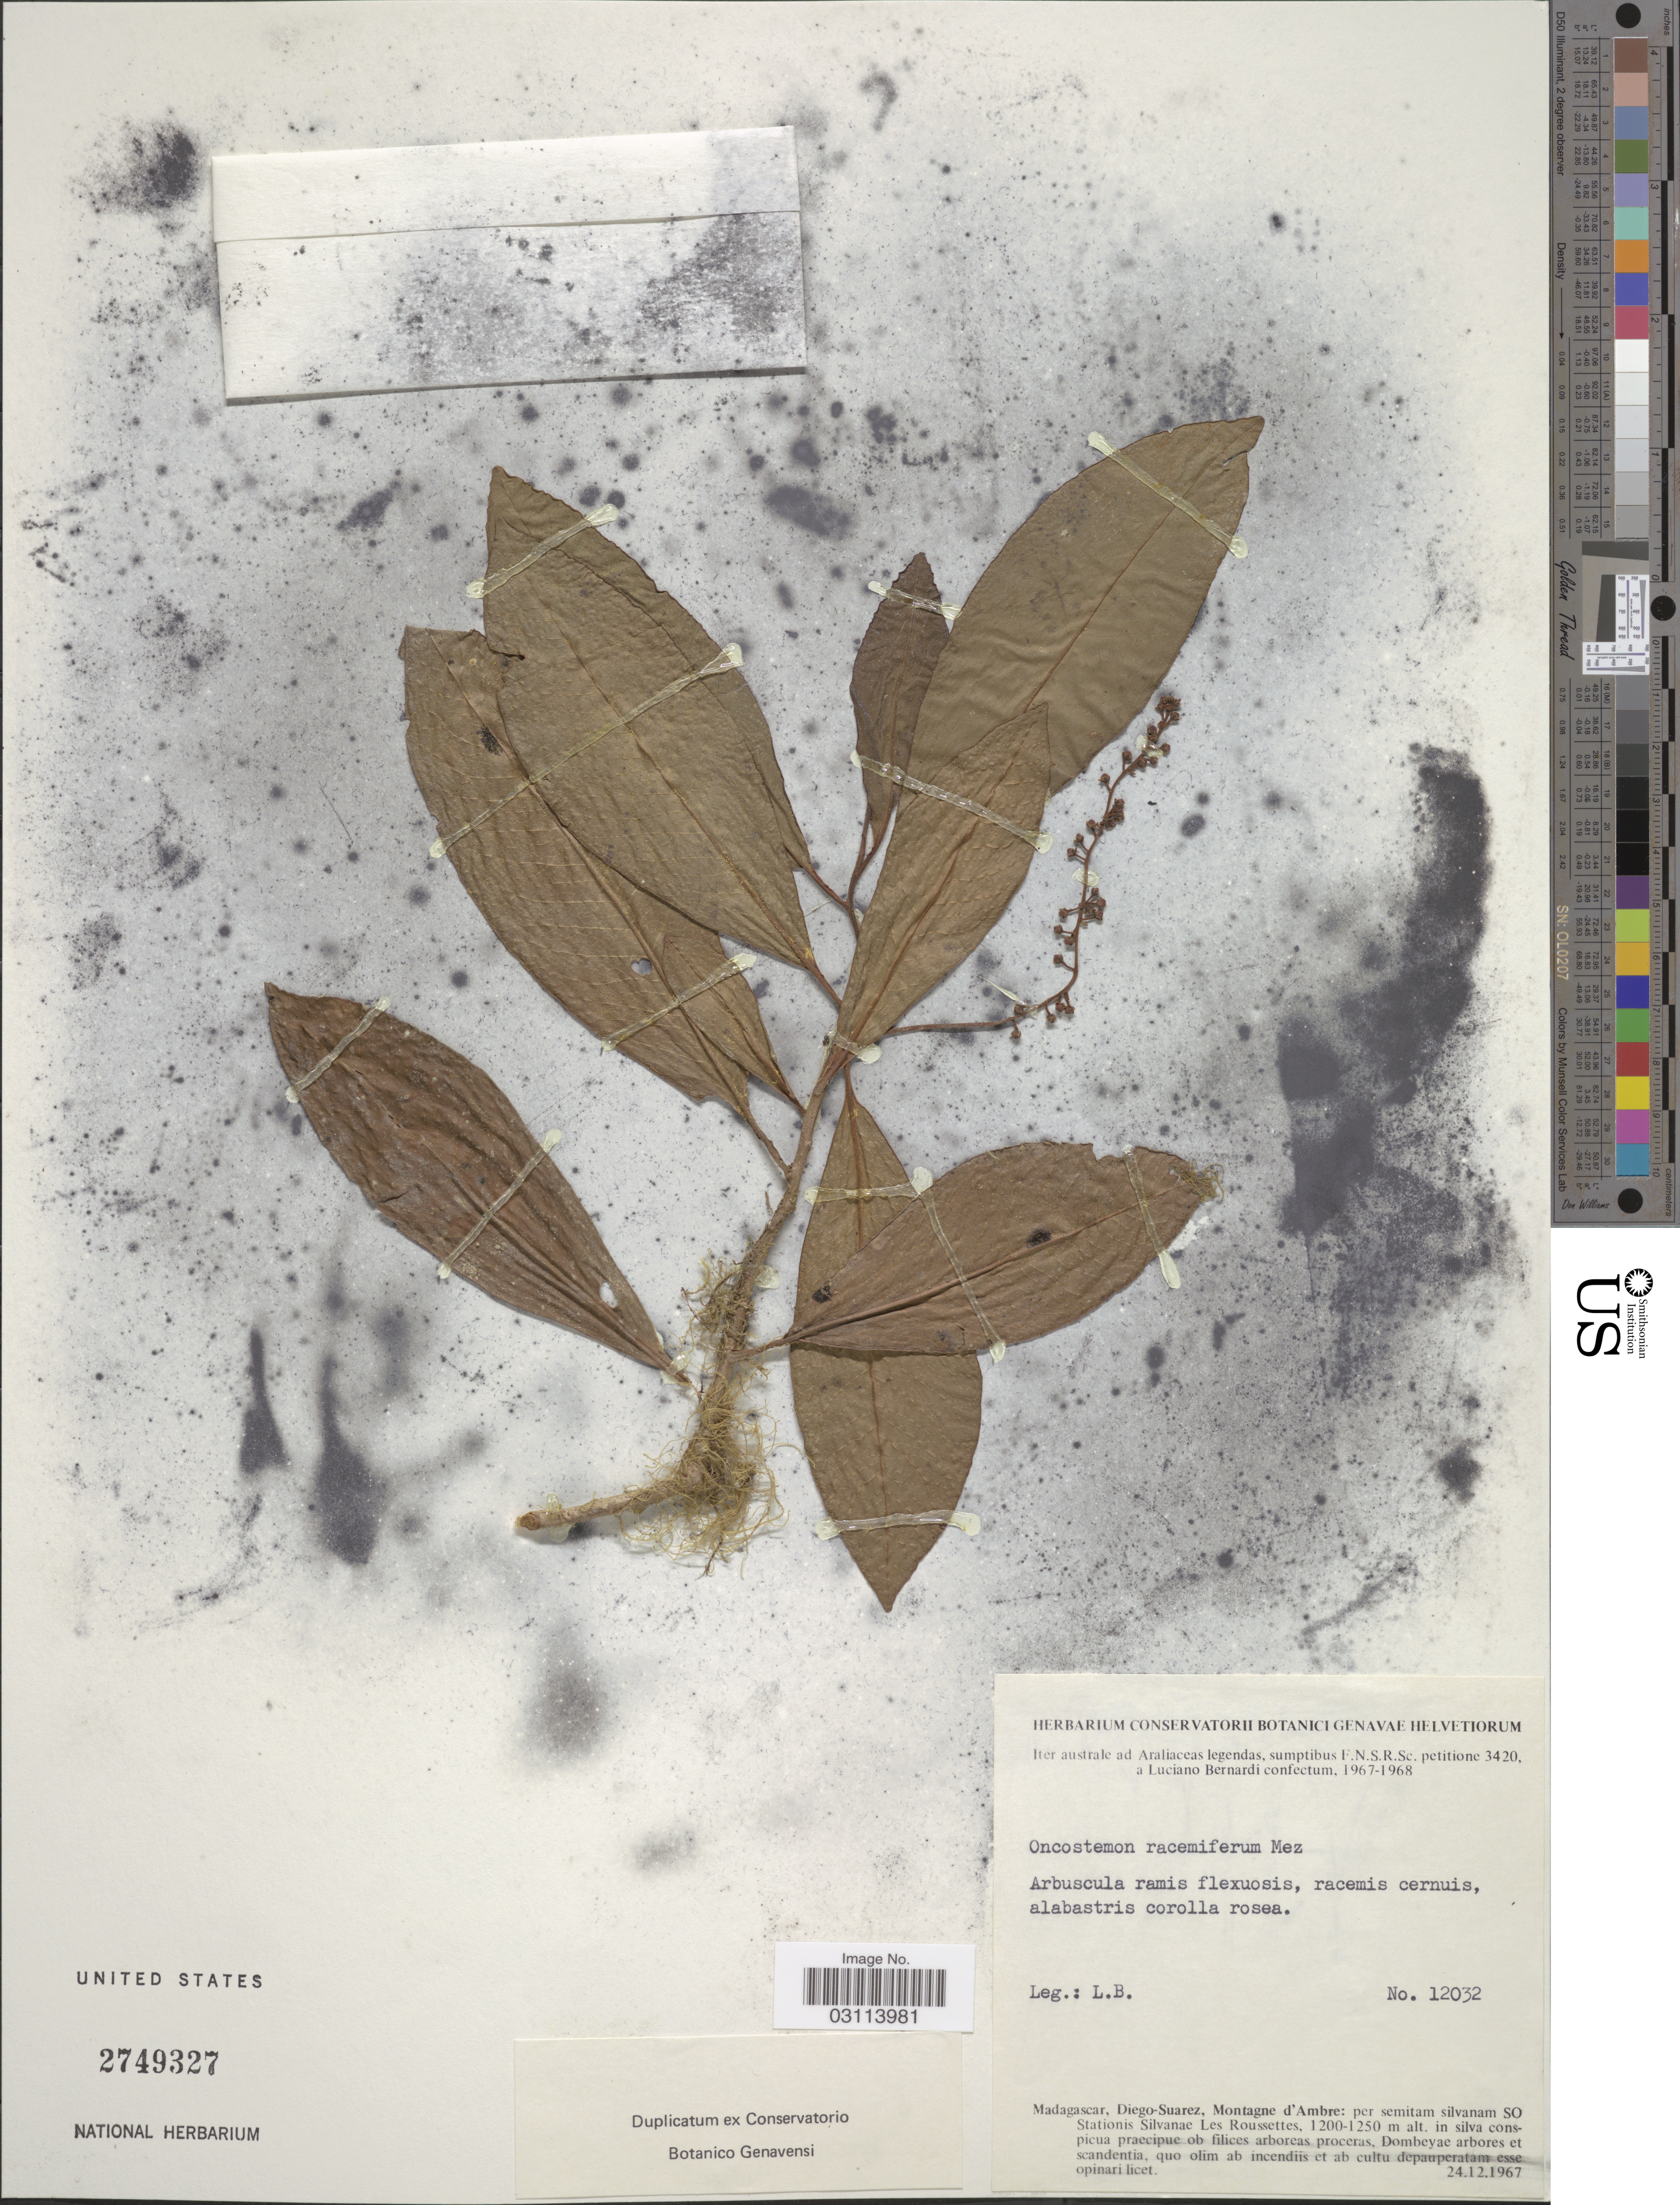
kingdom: Plantae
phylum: Tracheophyta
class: Magnoliopsida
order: Ericales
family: Primulaceae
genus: Oncostemum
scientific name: Oncostemum racemiferum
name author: Mez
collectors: L. Bernardi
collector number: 12032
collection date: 1967-12-24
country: Madagascar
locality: Diego-Suarez, Montagne d'Ambre: per semitam silvanam SO Stationis Silvanae Les Roussettes.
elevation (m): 1200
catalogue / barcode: US 2749327